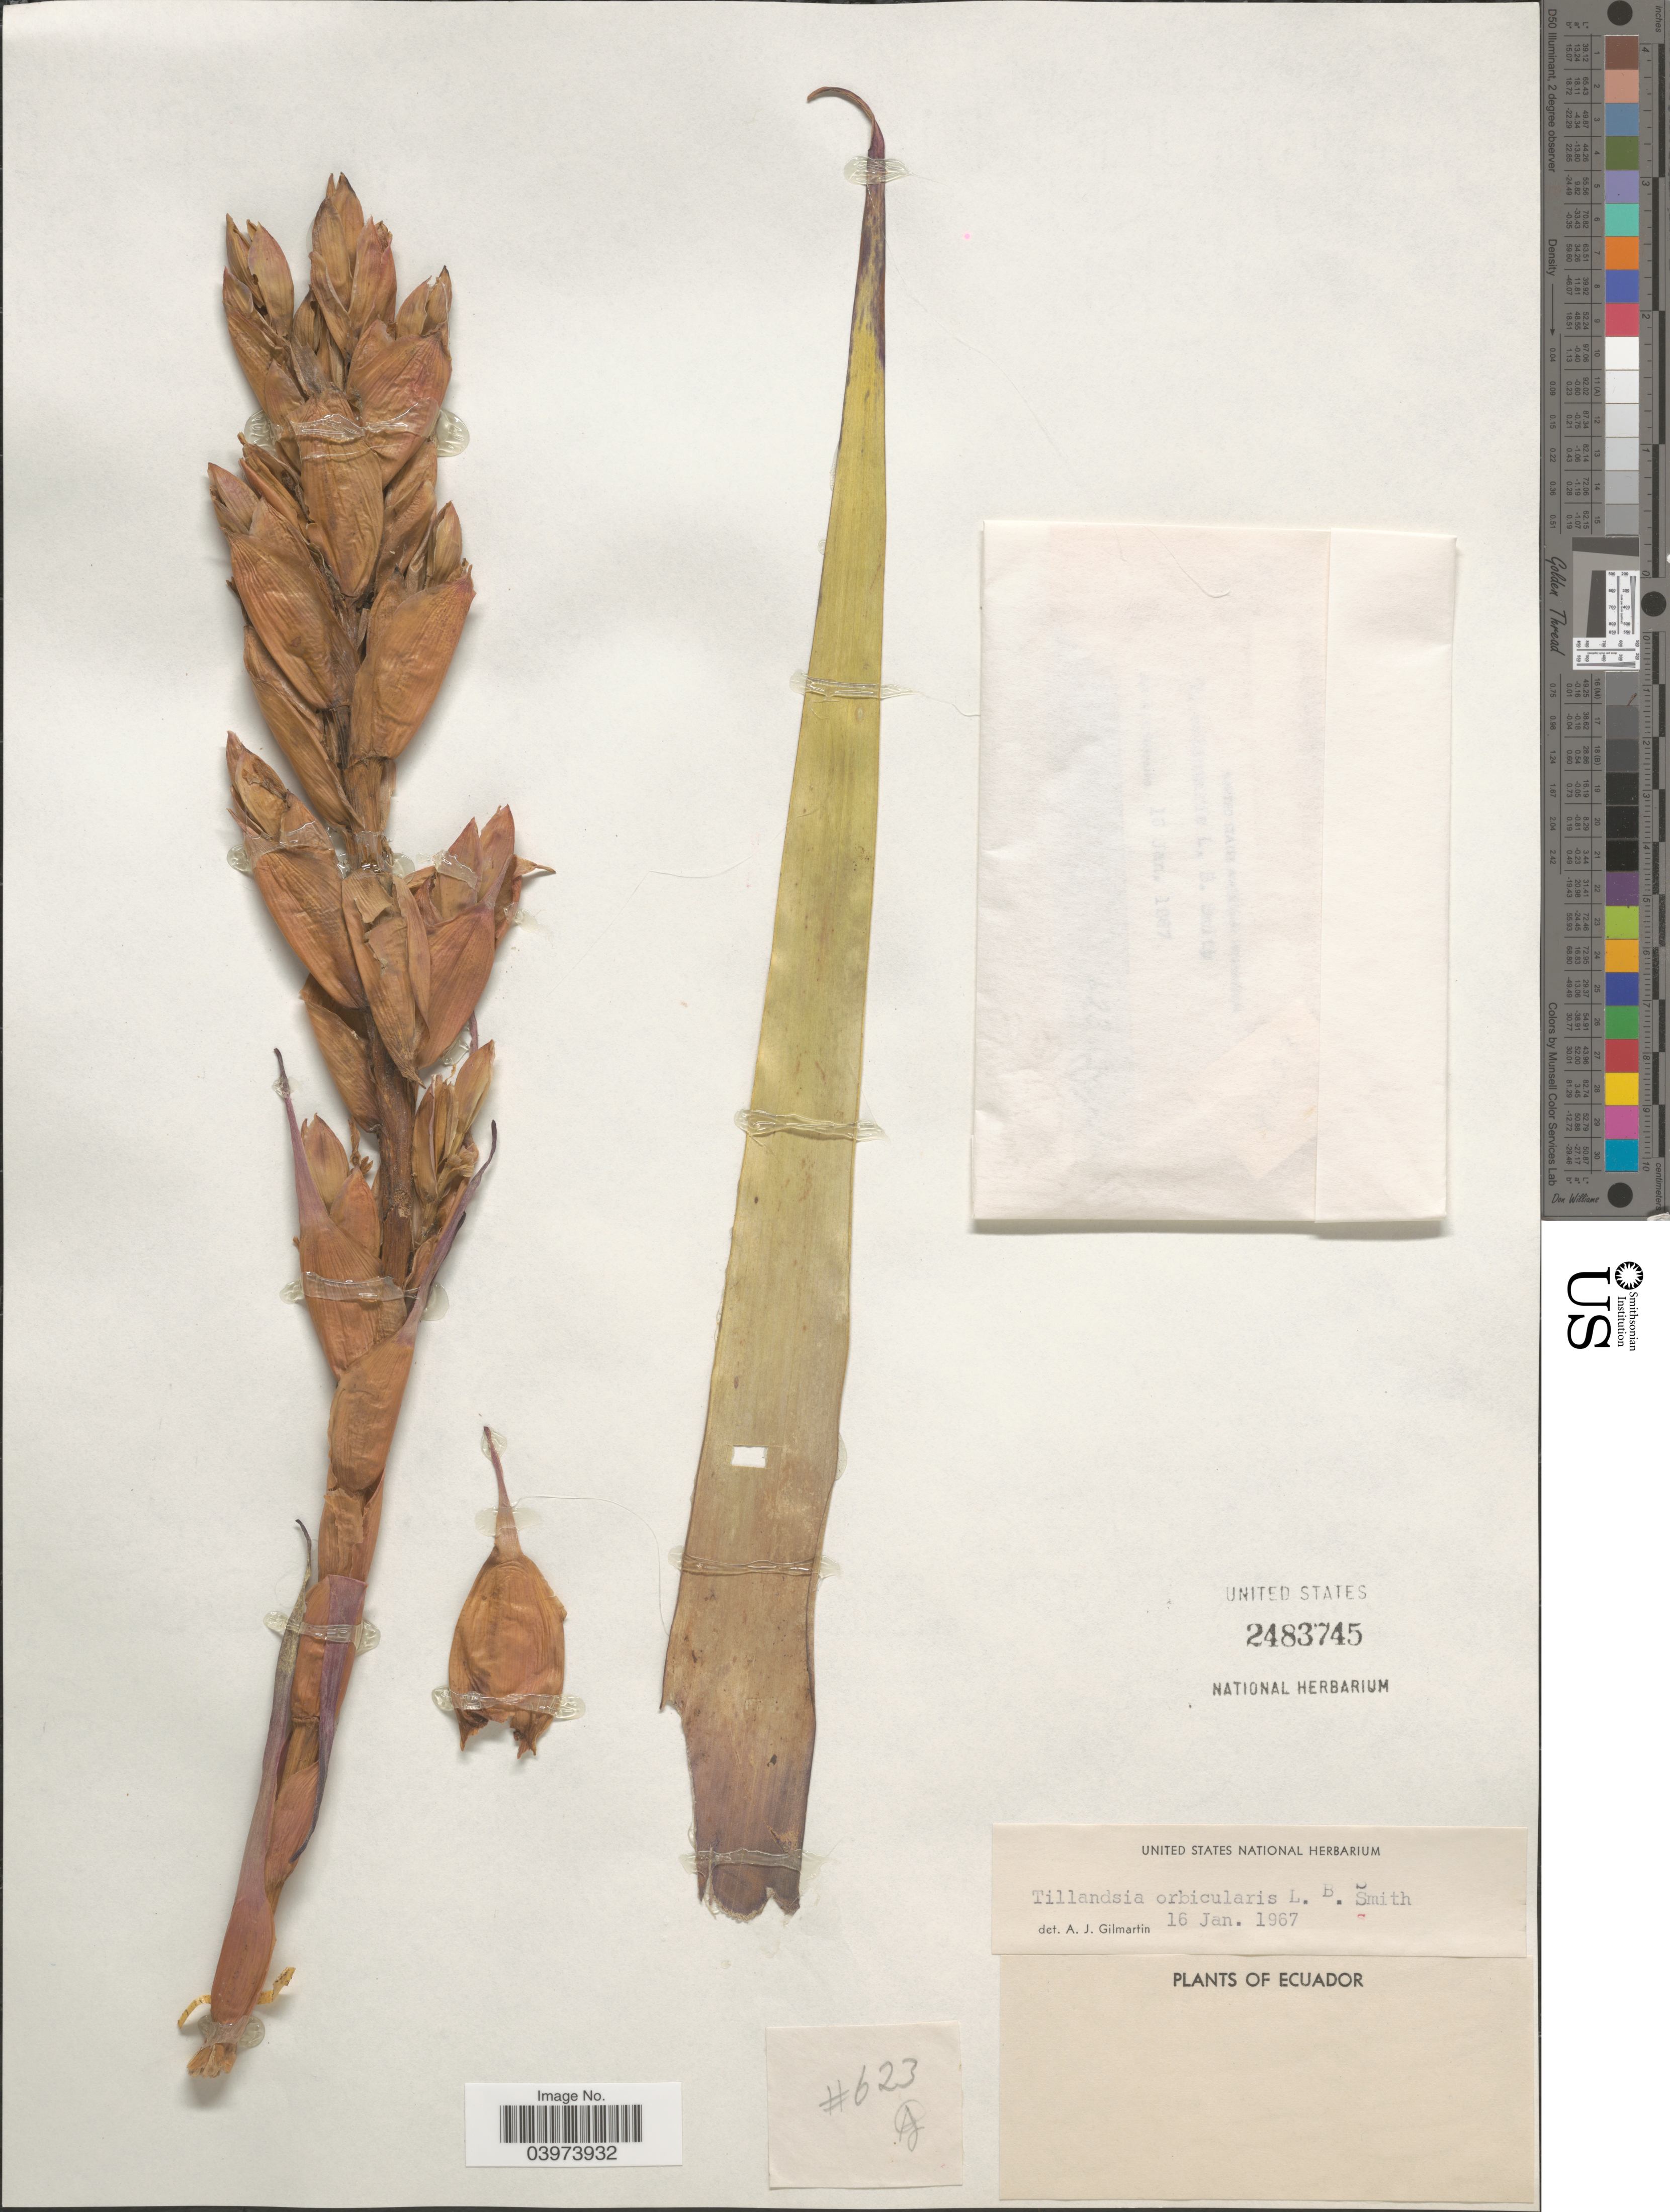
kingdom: Plantae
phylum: Tracheophyta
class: Liliopsida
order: Poales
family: Bromeliaceae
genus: Tillandsia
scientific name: Tillandsia orbicularis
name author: L.B. Sm.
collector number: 623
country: Ecuador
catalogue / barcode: US 2483745